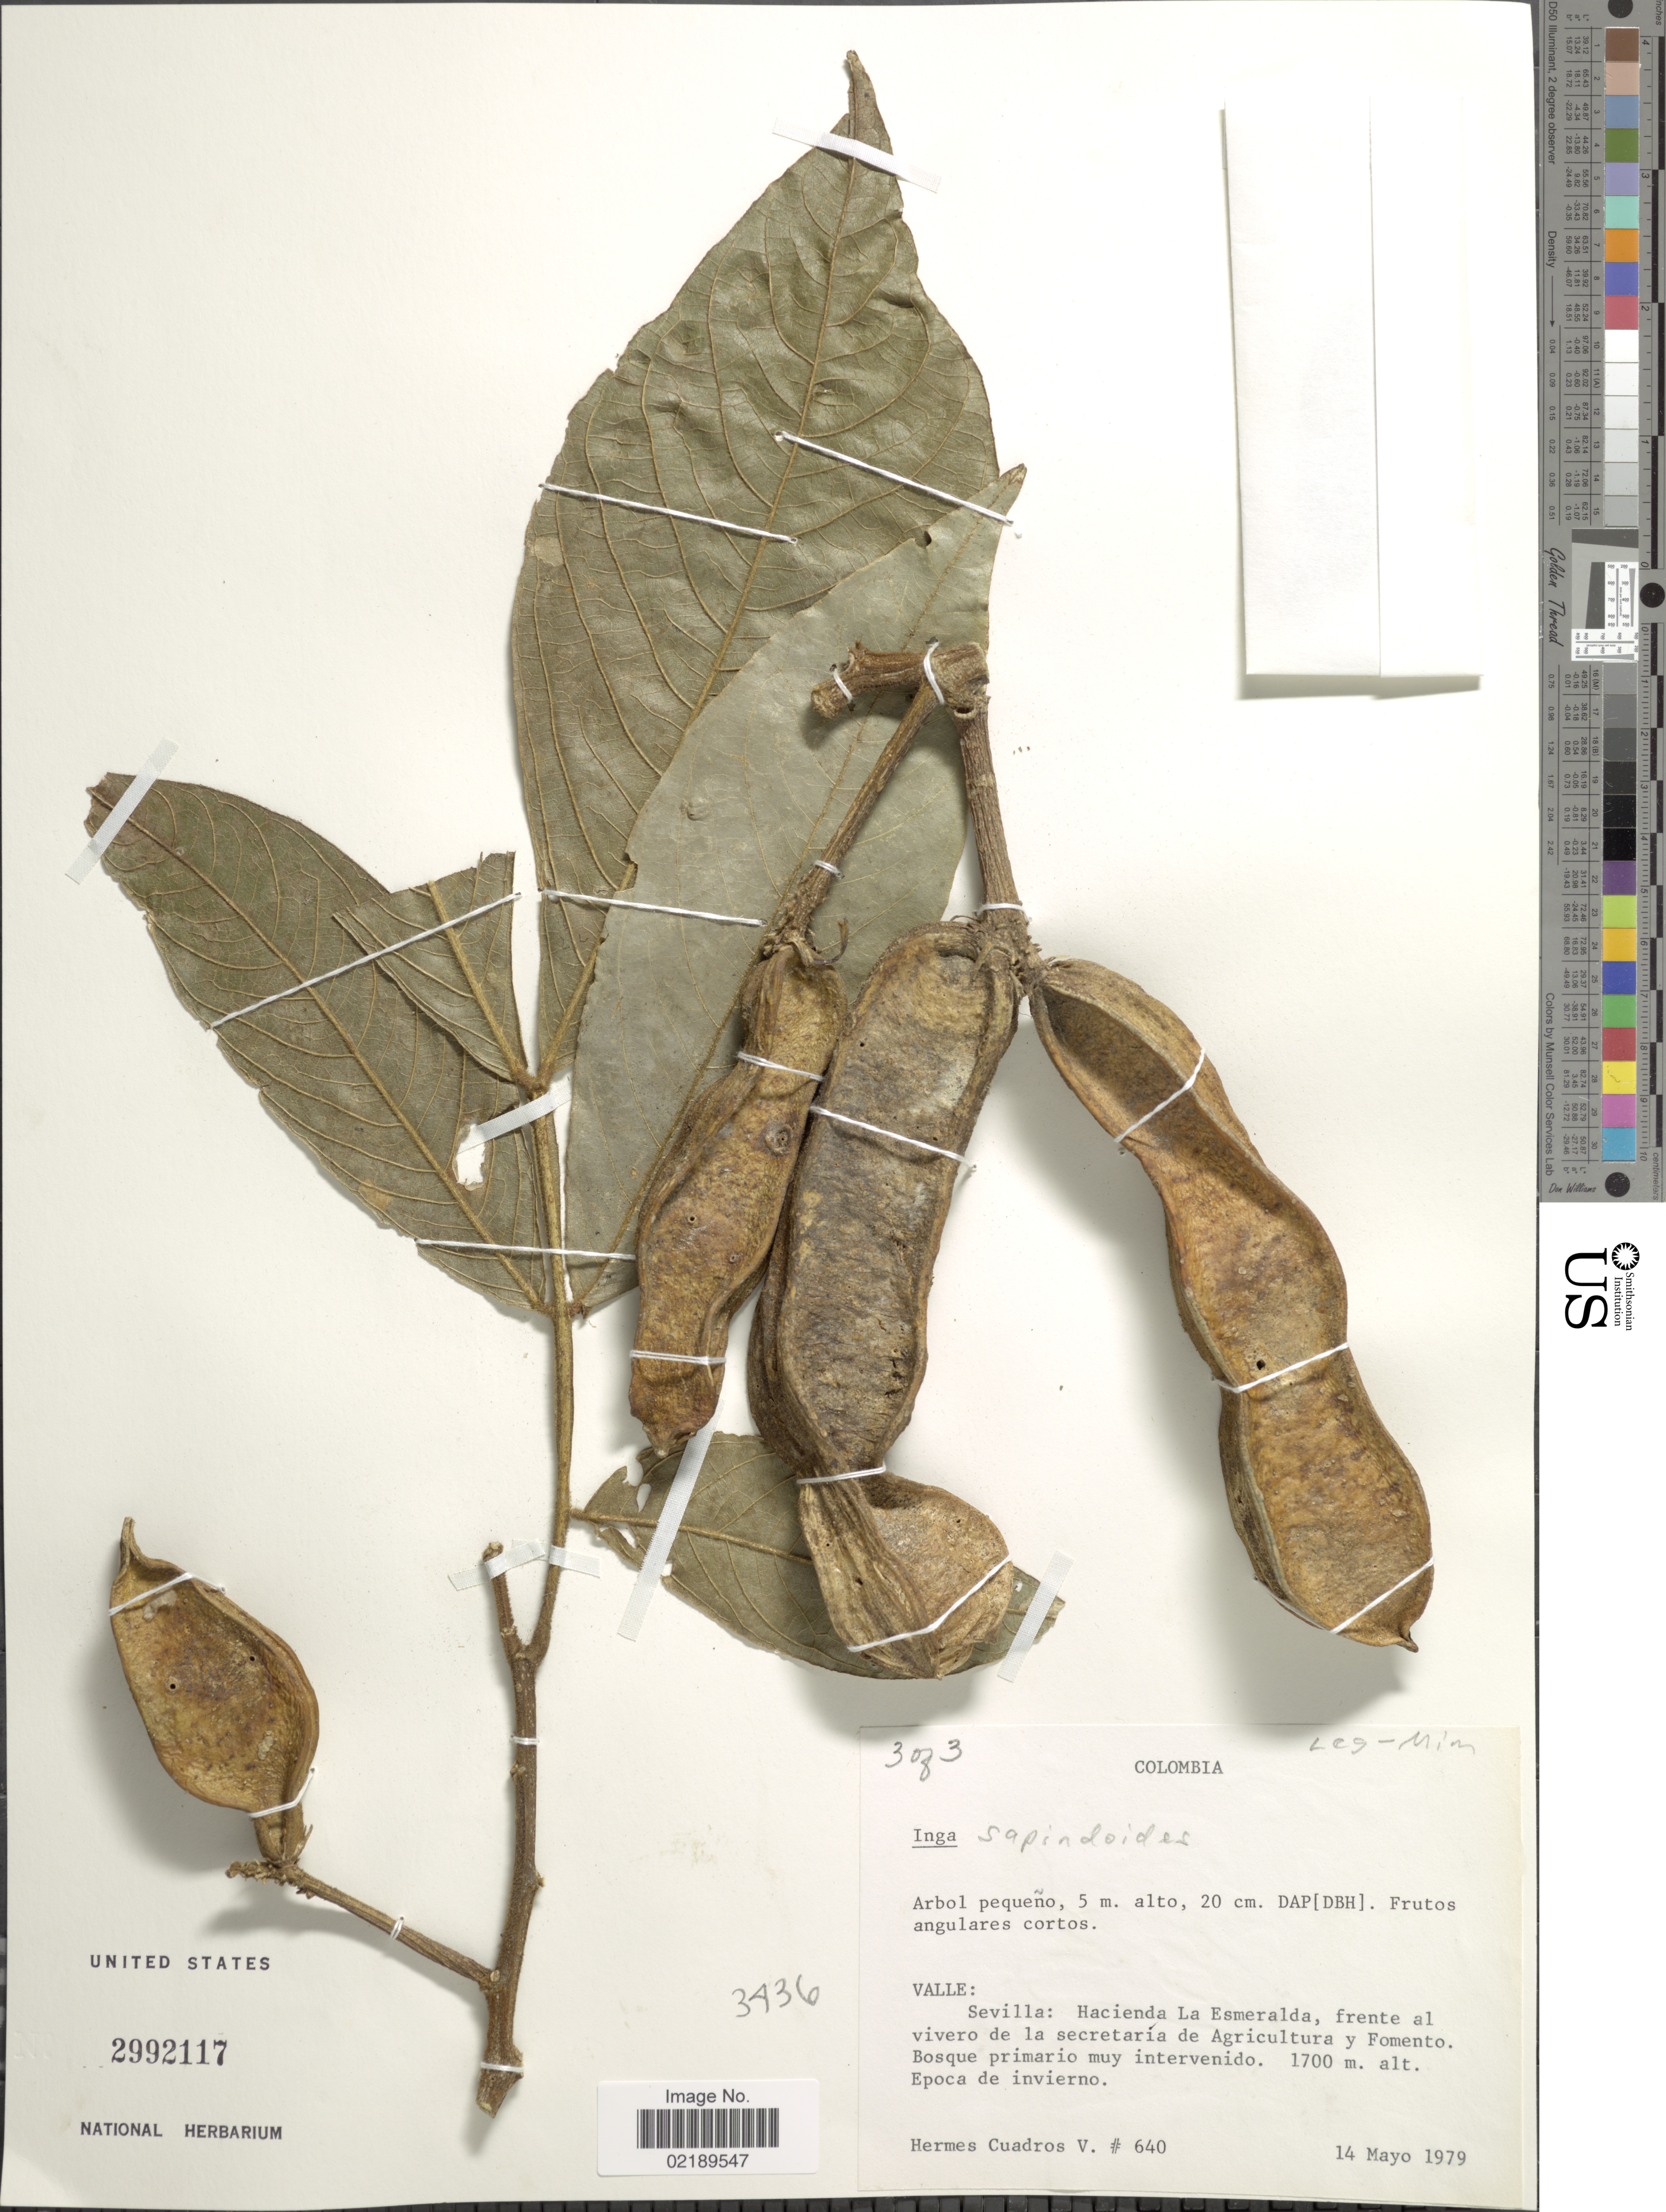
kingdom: Plantae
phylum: Tracheophyta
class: Magnoliopsida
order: Fabales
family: Fabaceae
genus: Inga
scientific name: Inga sapindoides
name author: Willd.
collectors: H. Cuadros V.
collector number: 640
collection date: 1979-05-14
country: Colombia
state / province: Valle del Cauca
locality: Sevilla: Hacienda La Esmeralda, frente al vivero de la secretaria de Agricultura y Fomento.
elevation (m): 1700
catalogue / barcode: US 2992117